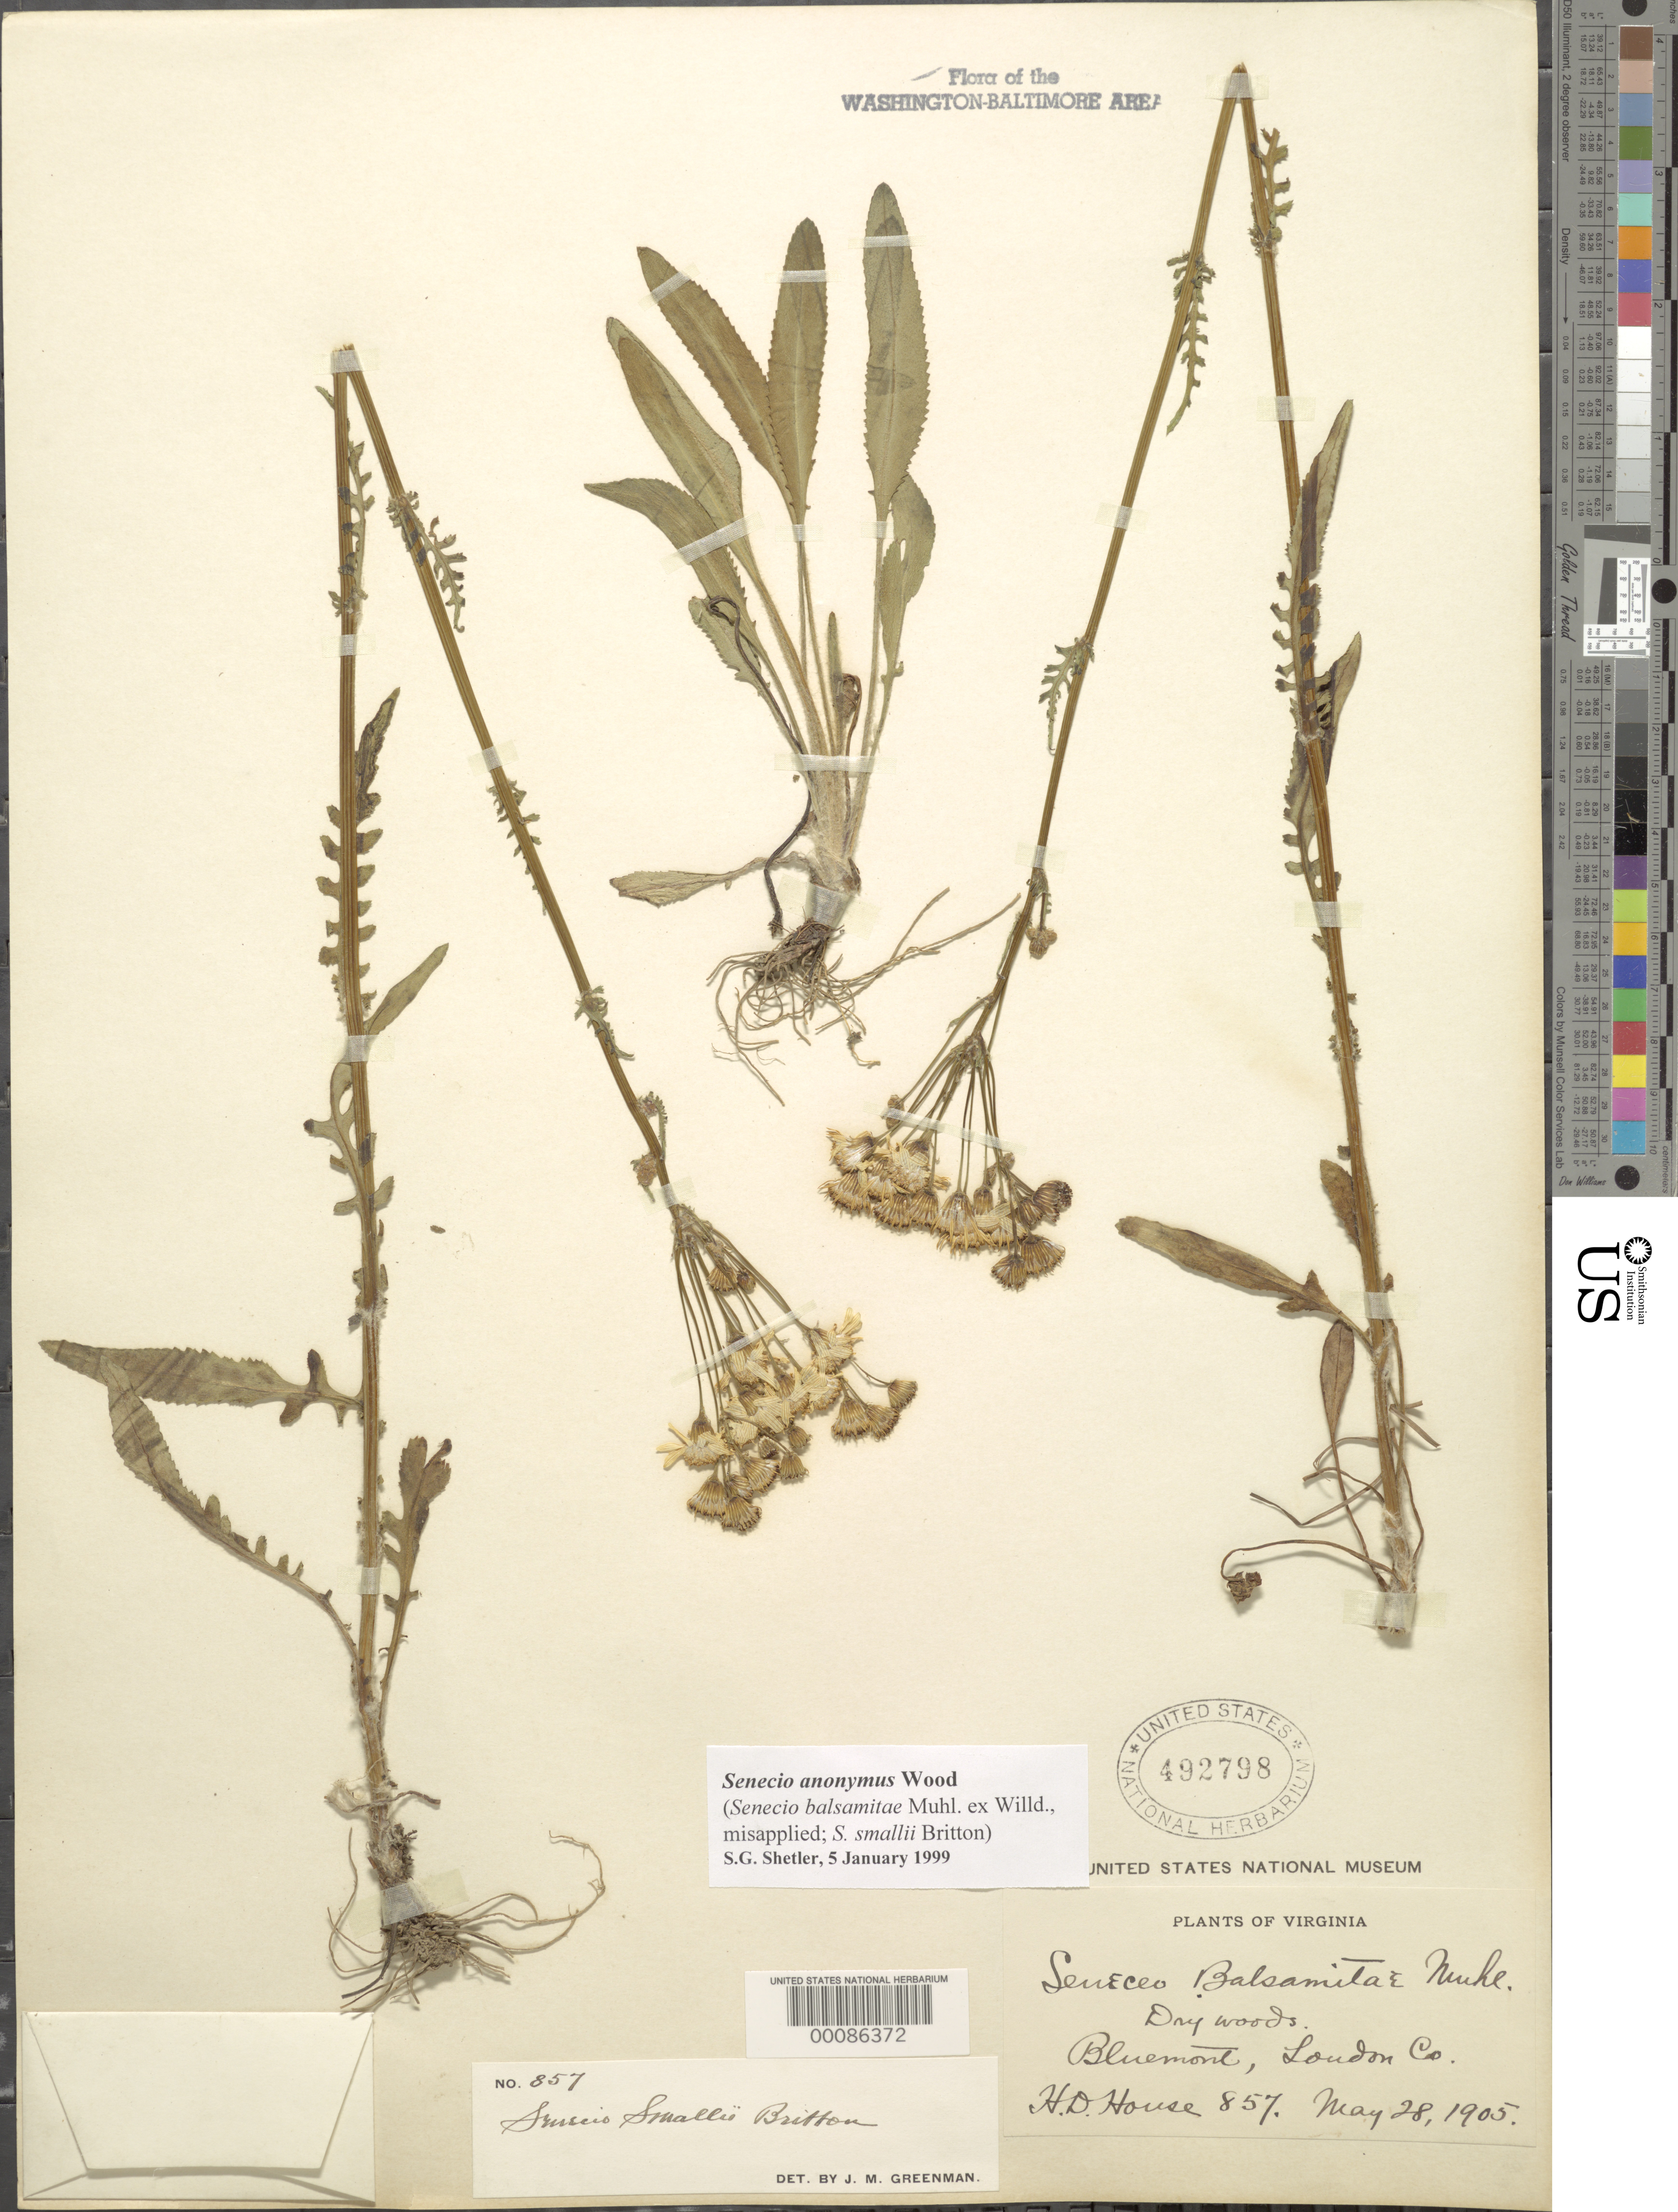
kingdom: Plantae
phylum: Tracheophyta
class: Magnoliopsida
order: Asterales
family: Asteraceae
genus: Packera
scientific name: Packera anonyma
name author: (Alph. Wood) W.A. Weber & Á. Löve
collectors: H. D. House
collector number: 857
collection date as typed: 28 May 1905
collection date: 1905-05-28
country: United States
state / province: Virginia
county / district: Loudoun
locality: Bluemont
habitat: Dry woods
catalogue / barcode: US 492798